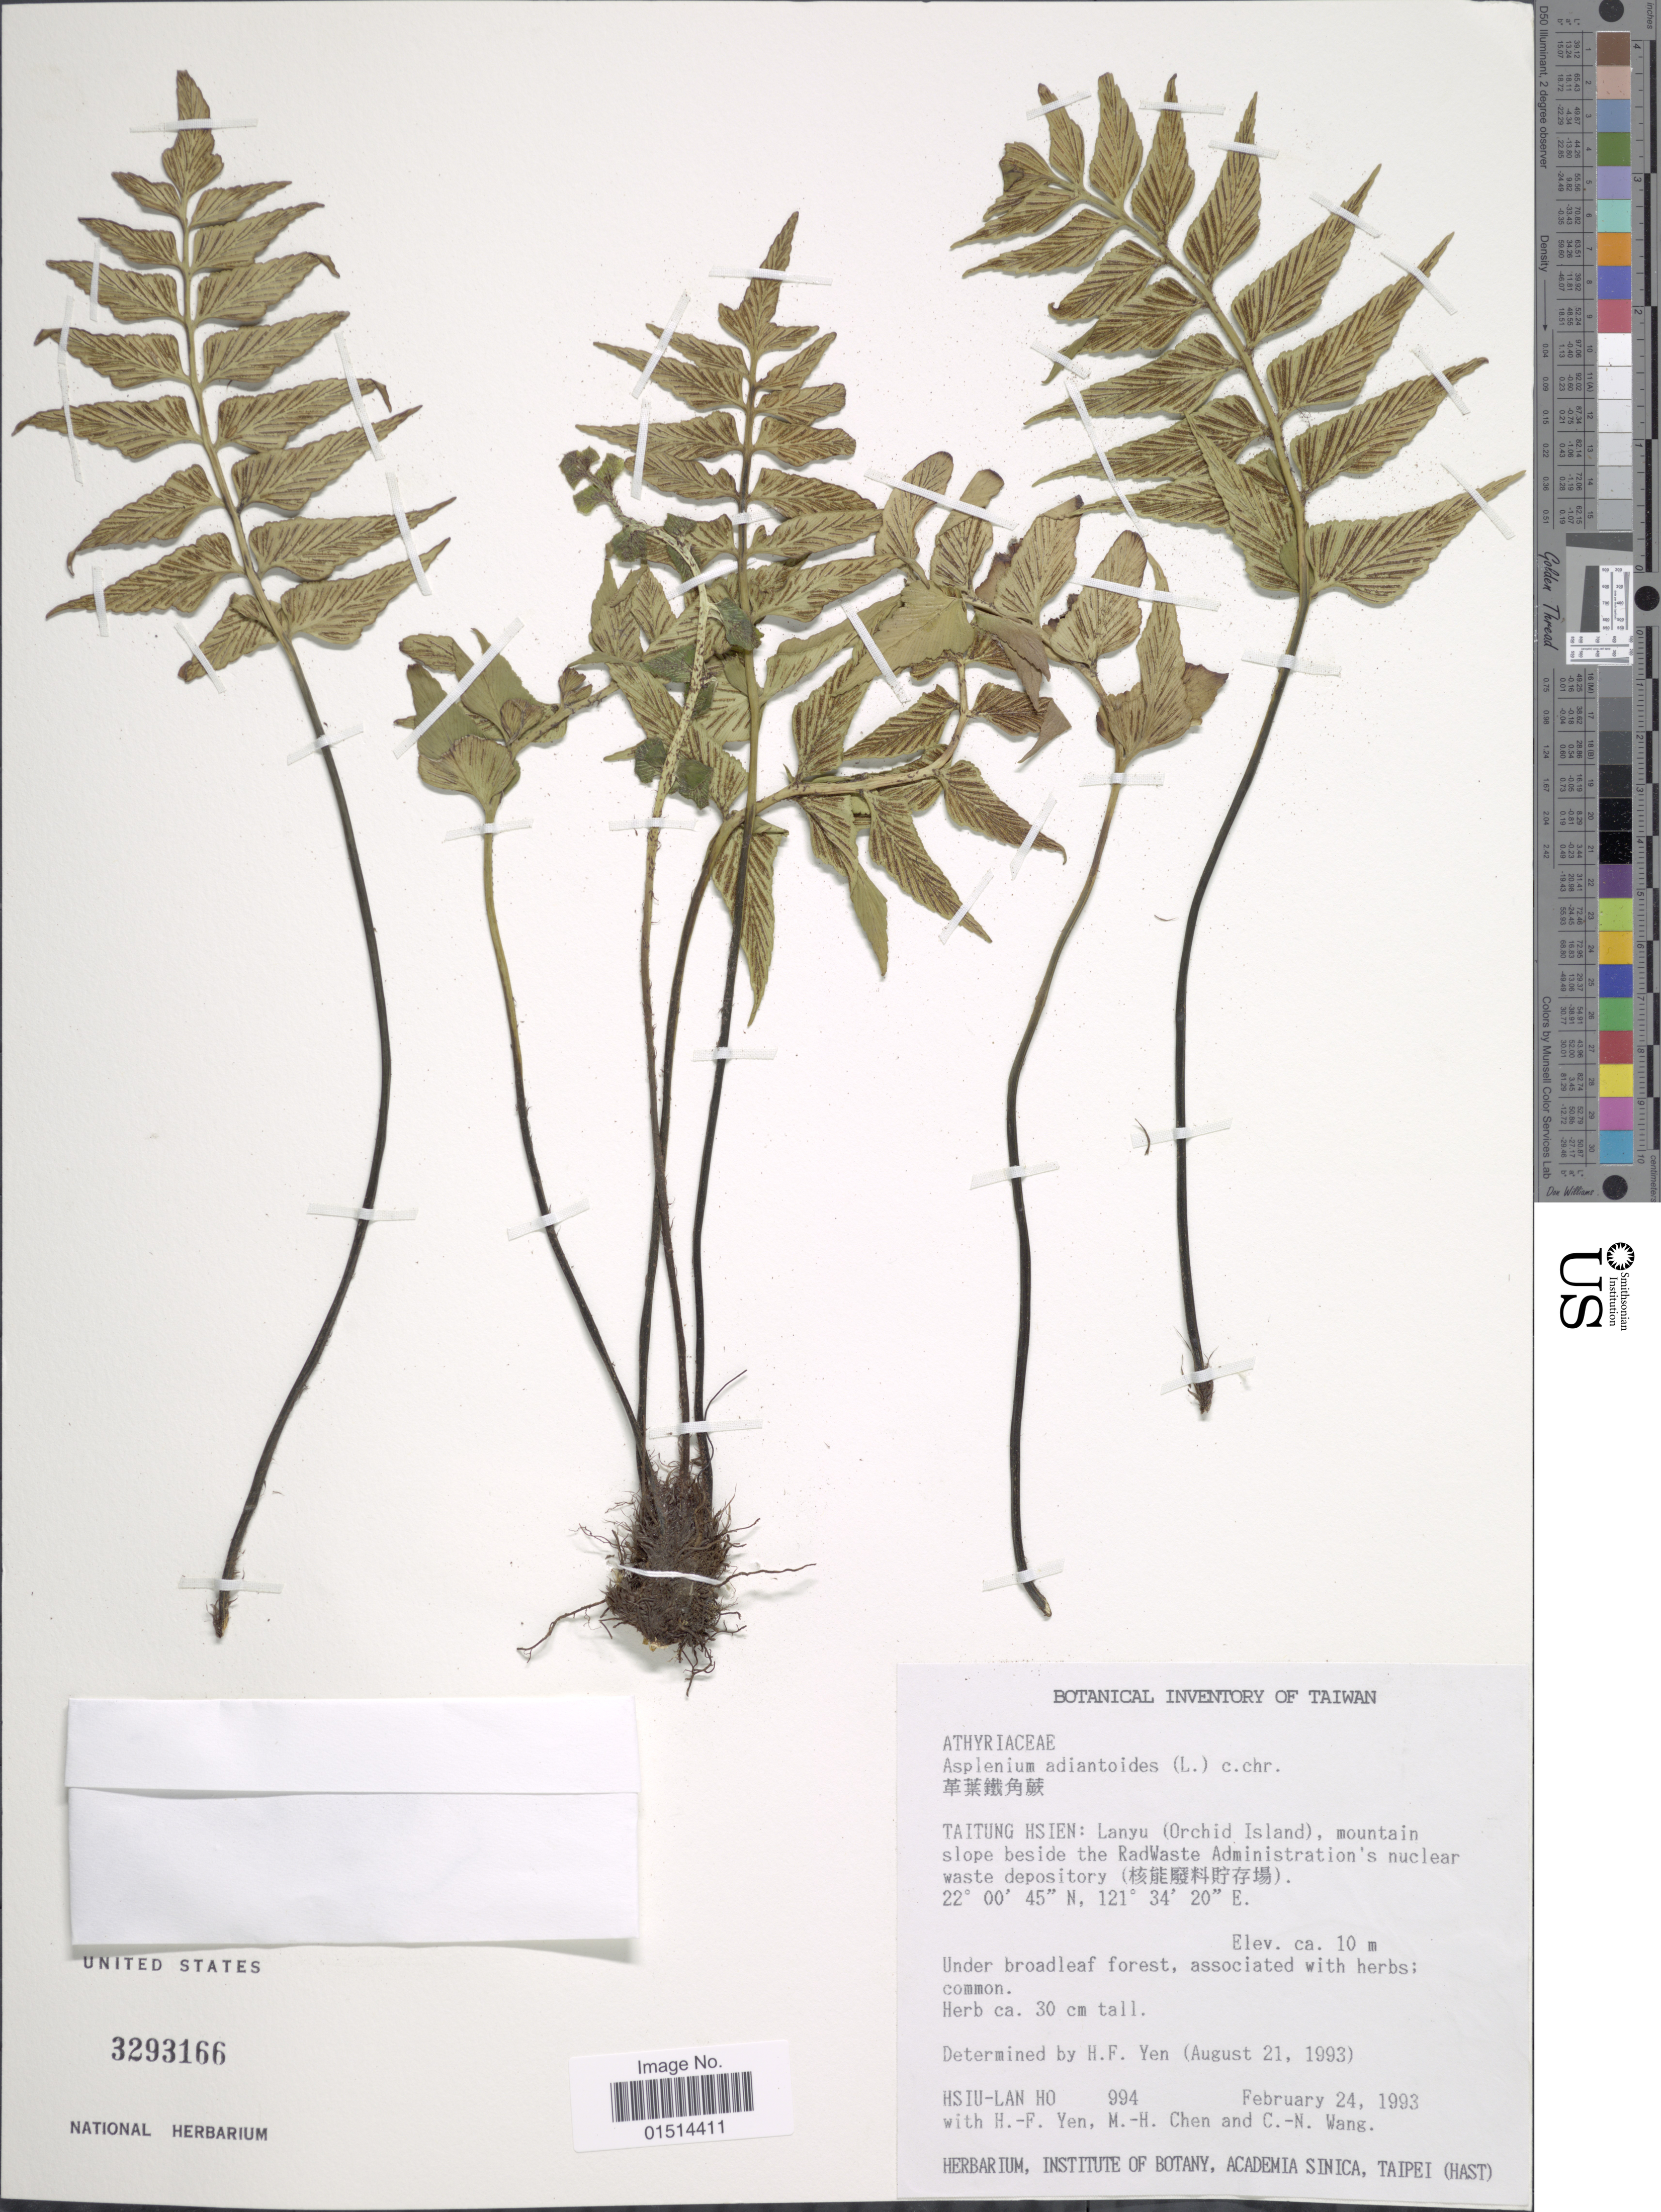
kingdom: Plantae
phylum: Tracheophyta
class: Polypodiopsida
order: Polypodiales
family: Aspleniaceae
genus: Asplenium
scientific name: Asplenium adiantoides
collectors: H. Ho, H. Yen, M. H. Chen & C. N. Wang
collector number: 994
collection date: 1993-02-24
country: Taiwan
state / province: Taitung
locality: Taitung Hsien: Lanyu (Orchid Island), mountain slope beside the RadWaste Administration's nuclear waste depository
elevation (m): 10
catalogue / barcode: US 3293166